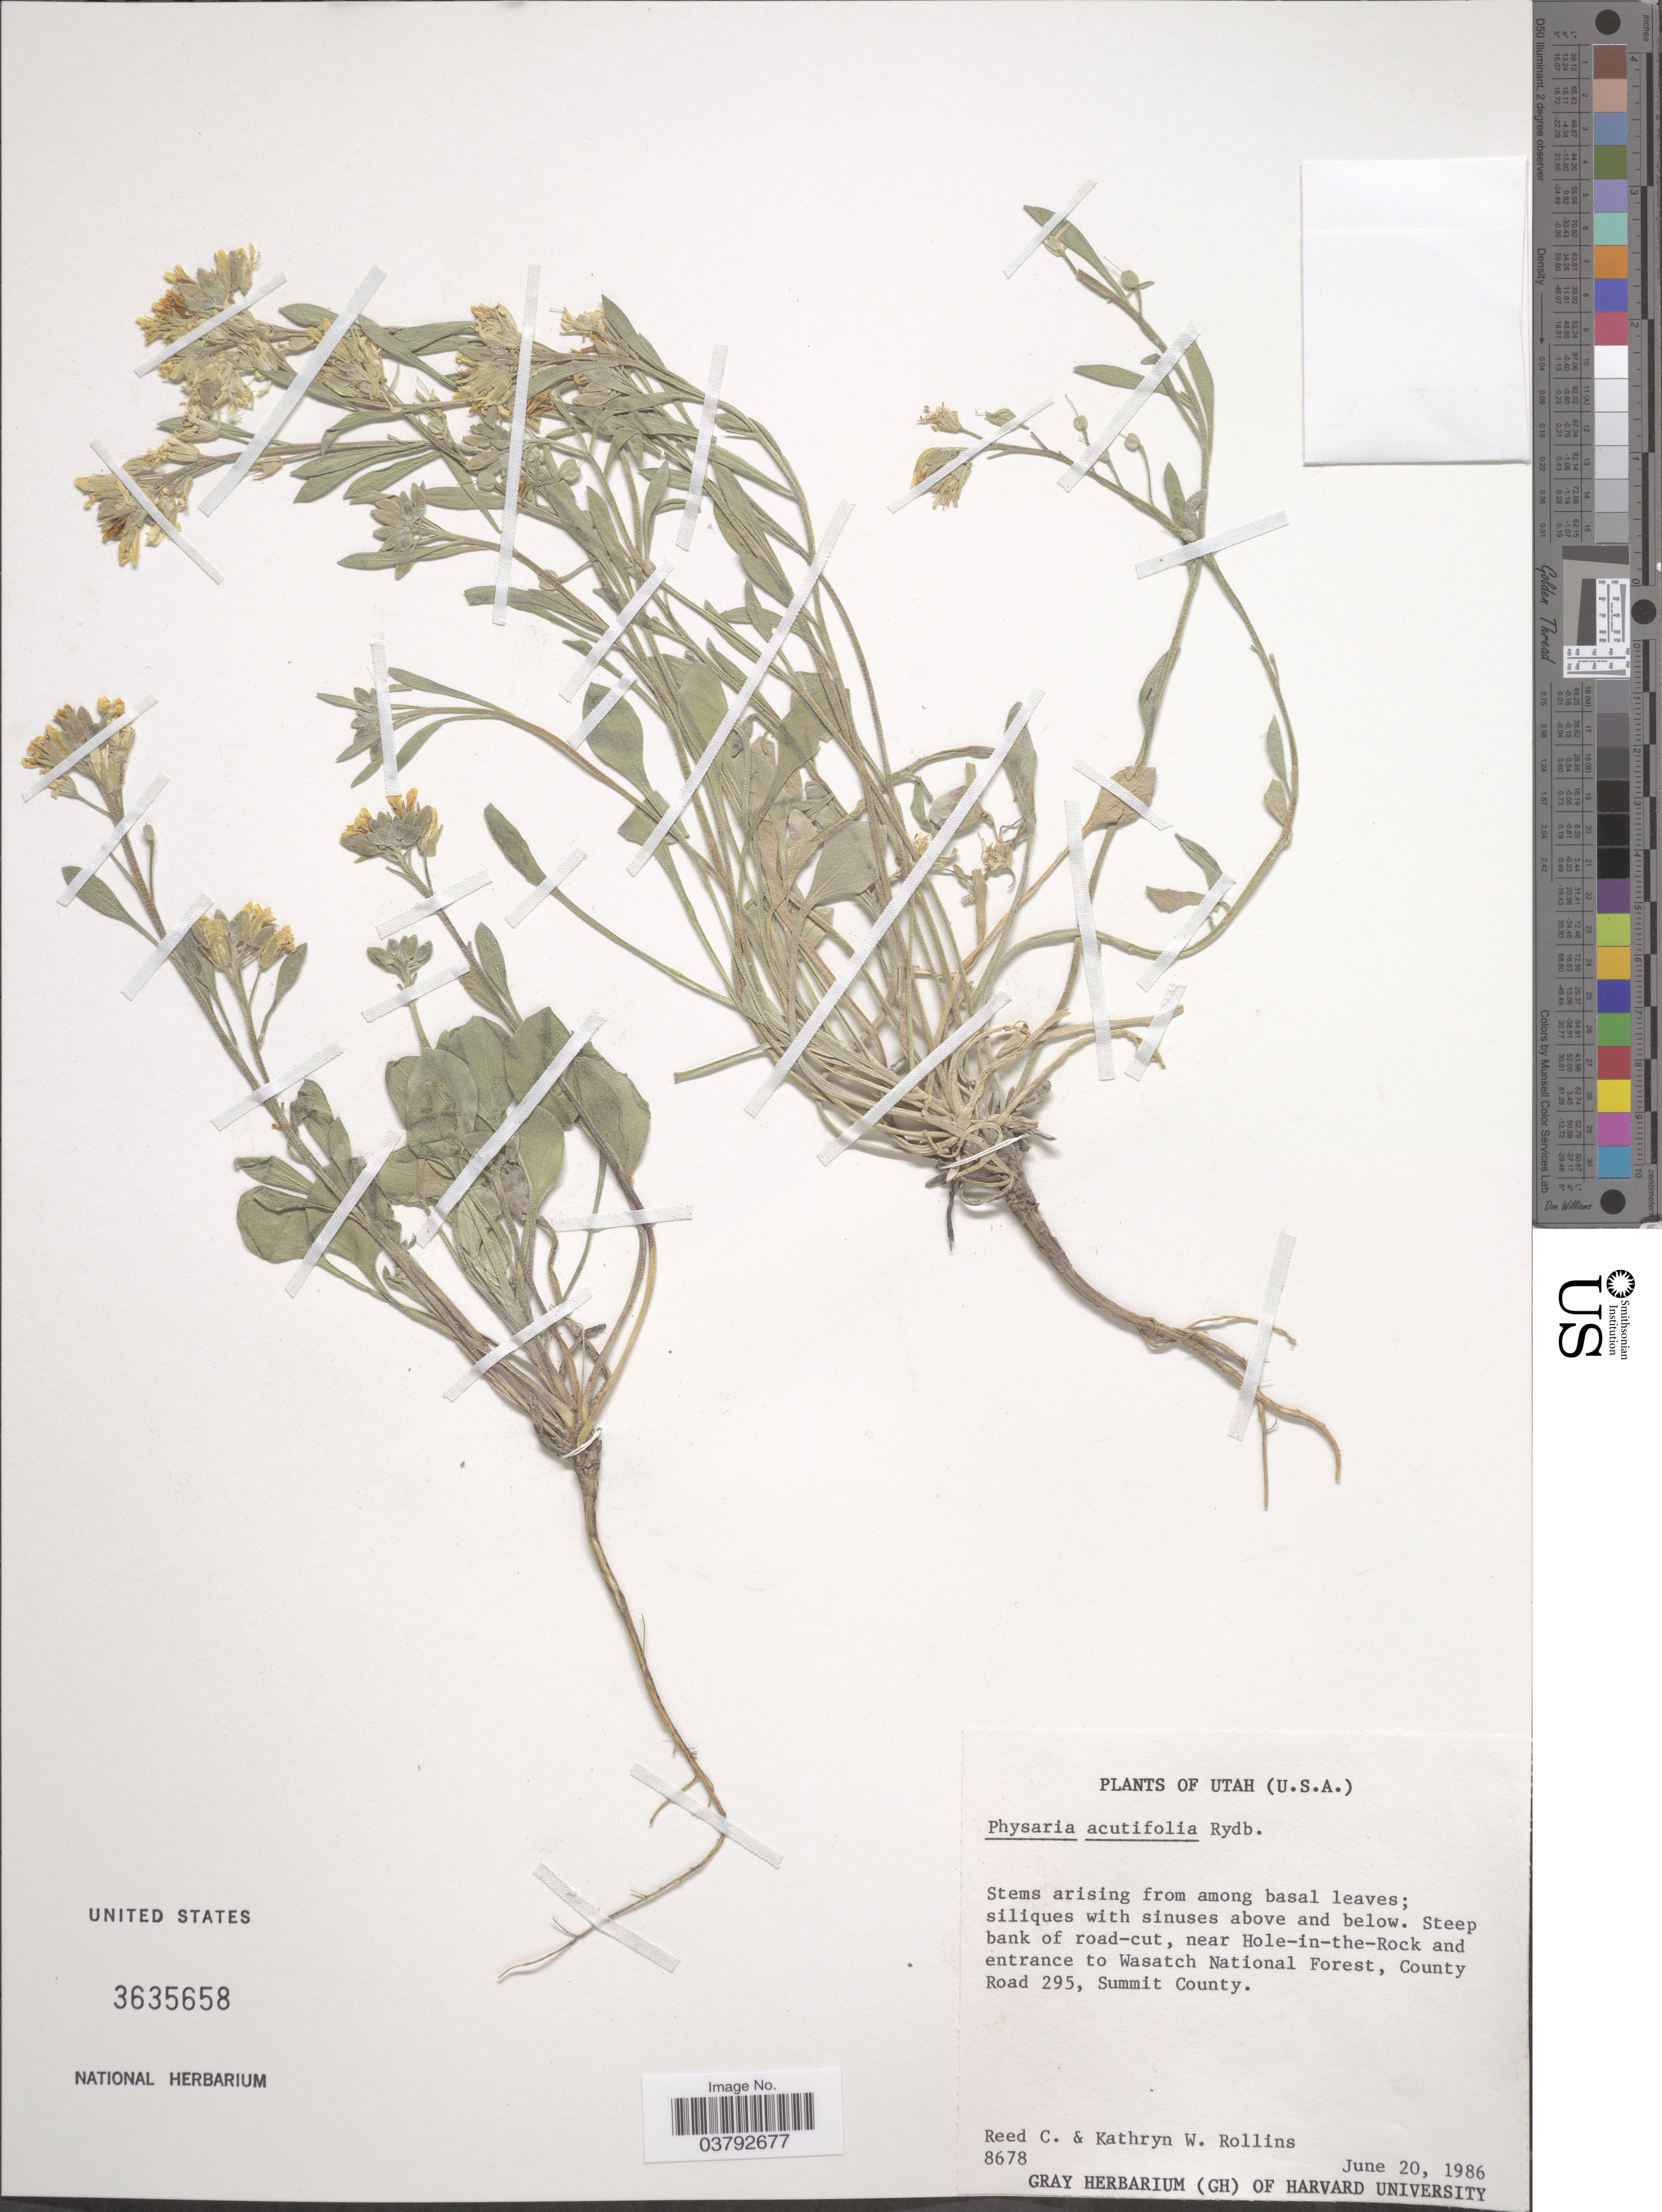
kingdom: Plantae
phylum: Tracheophyta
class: Magnoliopsida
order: Brassicales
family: Brassicaceae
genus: Physaria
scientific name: Physaria acutifolia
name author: Rydb.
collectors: R. C. Rollins & K. W. Rollins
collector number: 8678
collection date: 1986-06-20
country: United States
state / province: Utah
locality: Near Hole-in-the-Rock and entrance to Wasatch National Forest, County Road 295, Summit County.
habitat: steep bank of road-cut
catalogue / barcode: US 3635658